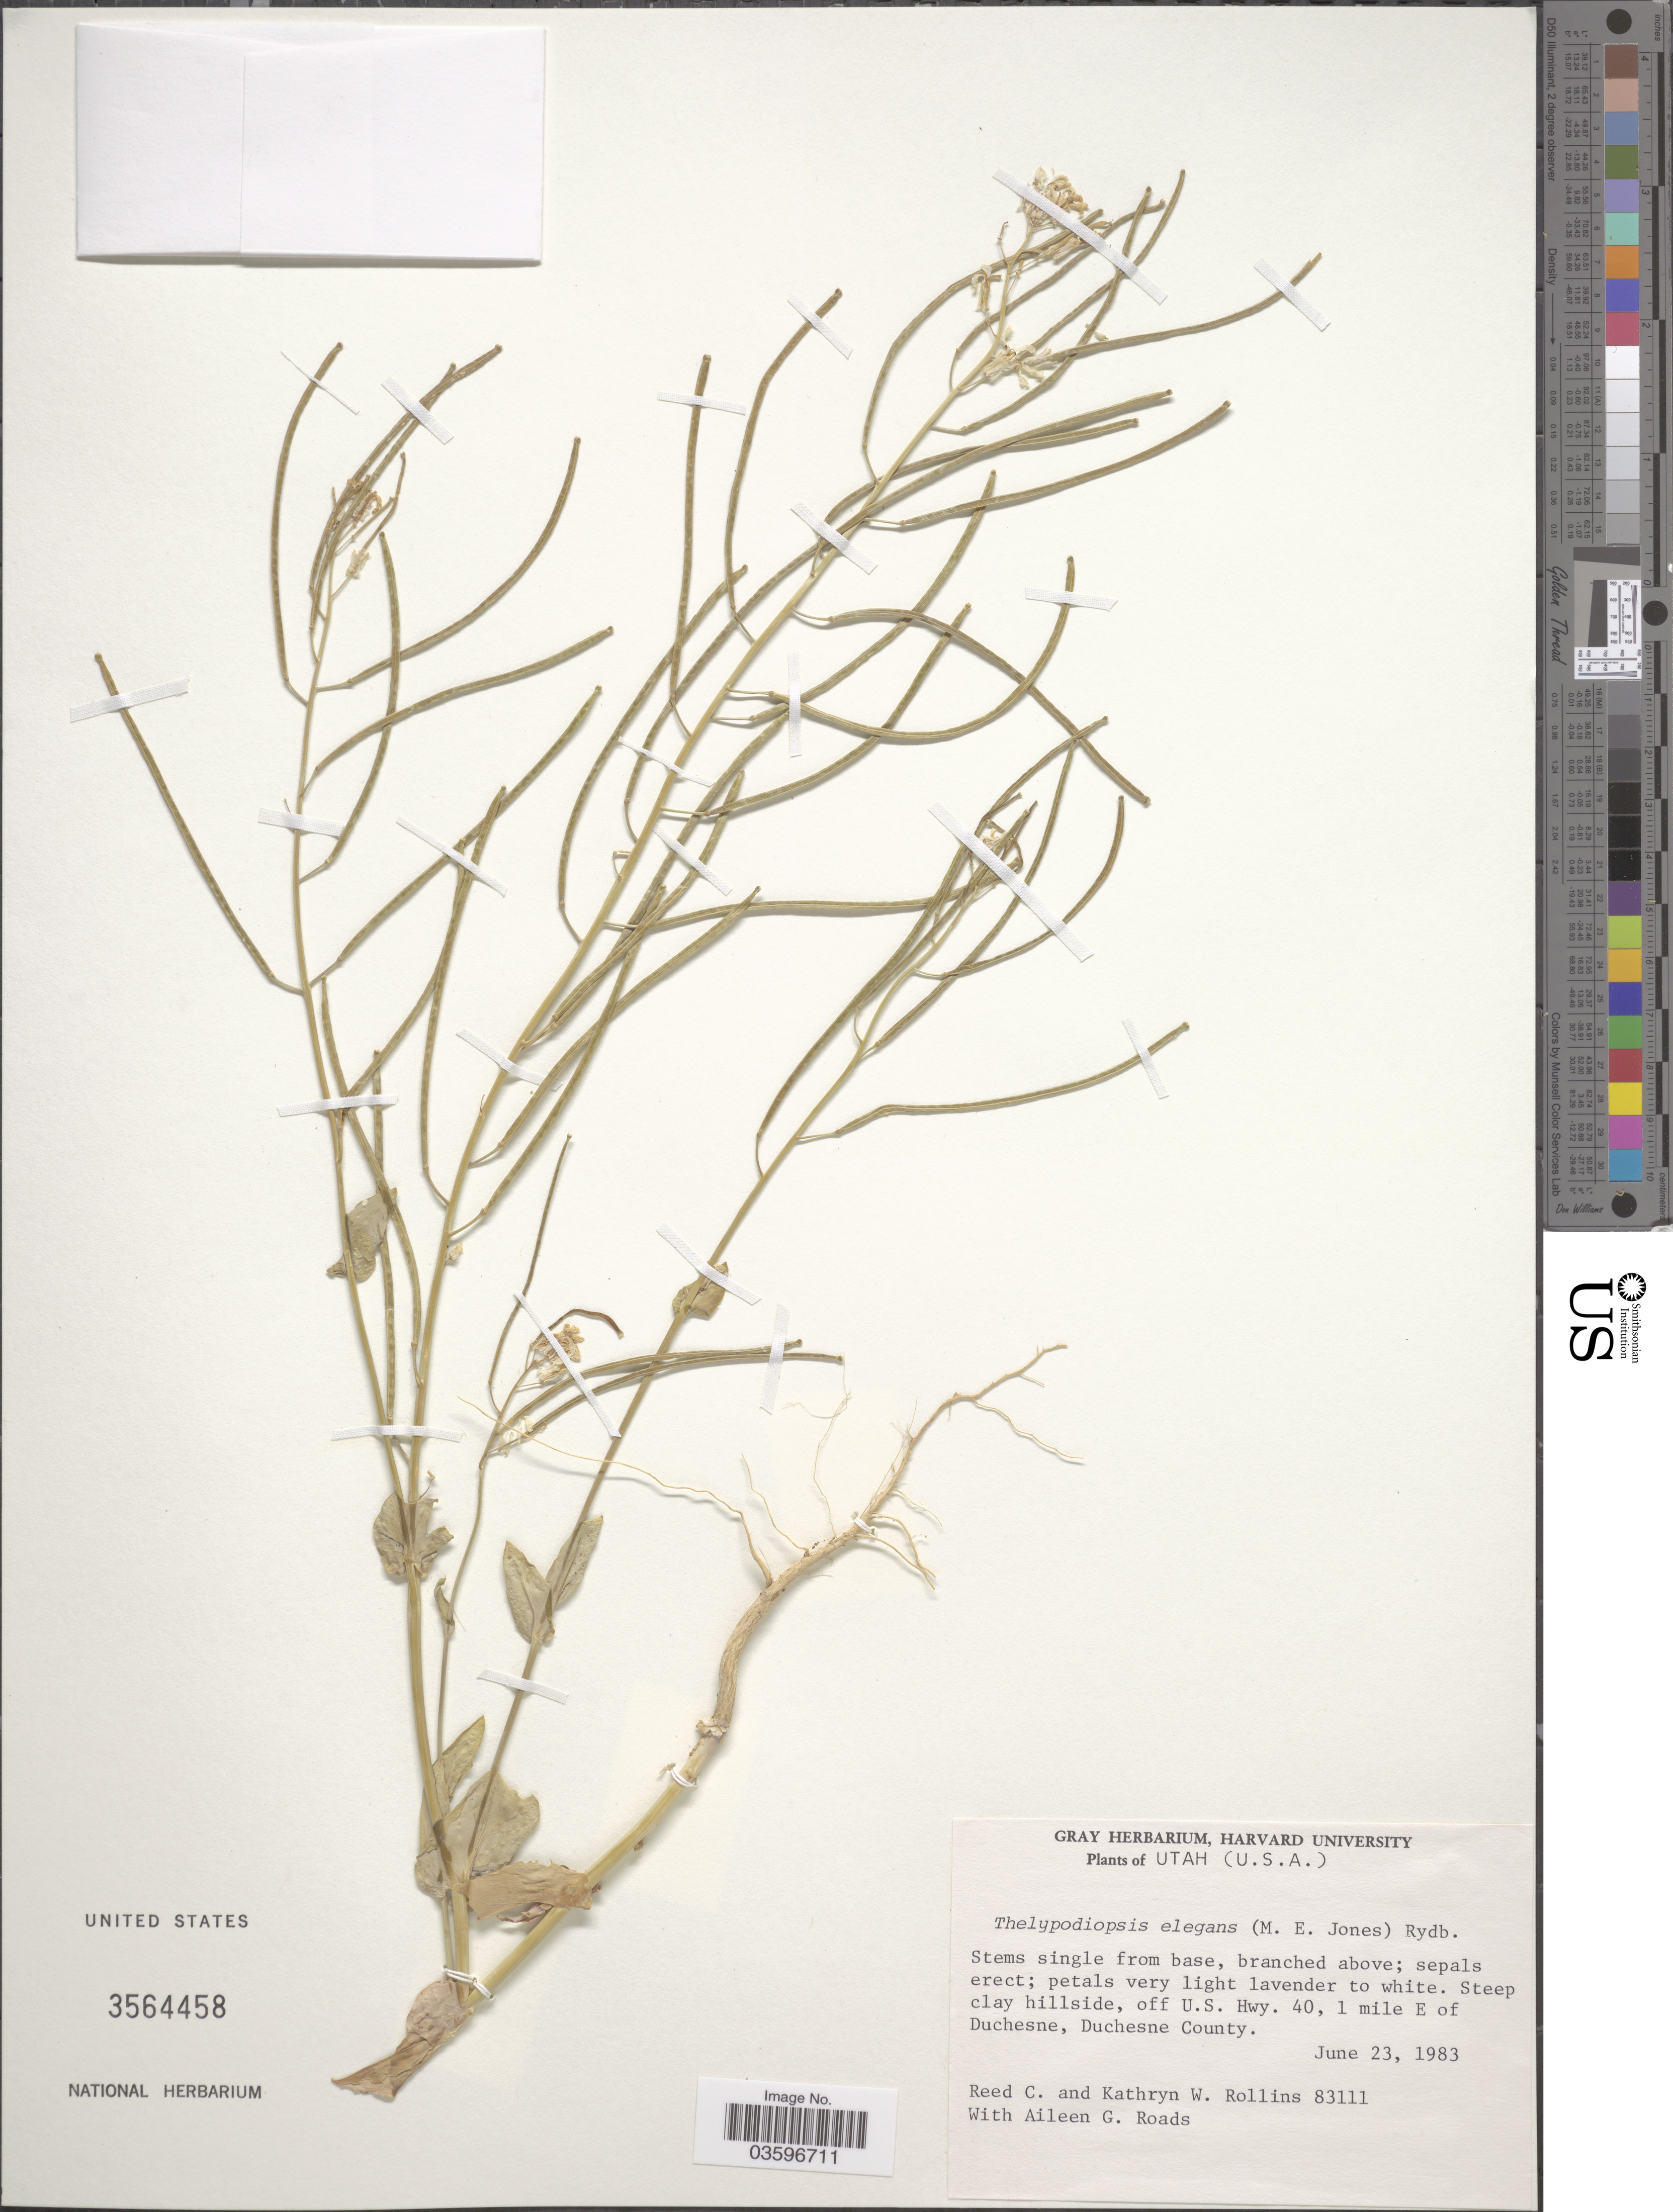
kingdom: Plantae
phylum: Tracheophyta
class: Magnoliopsida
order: Brassicales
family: Brassicaceae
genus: Thelypodiopsis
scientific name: Thelypodiopsis elegans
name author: (M.E. Jones) Rydb.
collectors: R. C. Rollins, K. W. Rollins & A. Roads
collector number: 83111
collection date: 1983-06-23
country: United States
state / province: Utah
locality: Off U.S. Hwy. 40, 1 mile E of Duchesne, Duchesne County.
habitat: steep clay hillside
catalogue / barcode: US 3564458